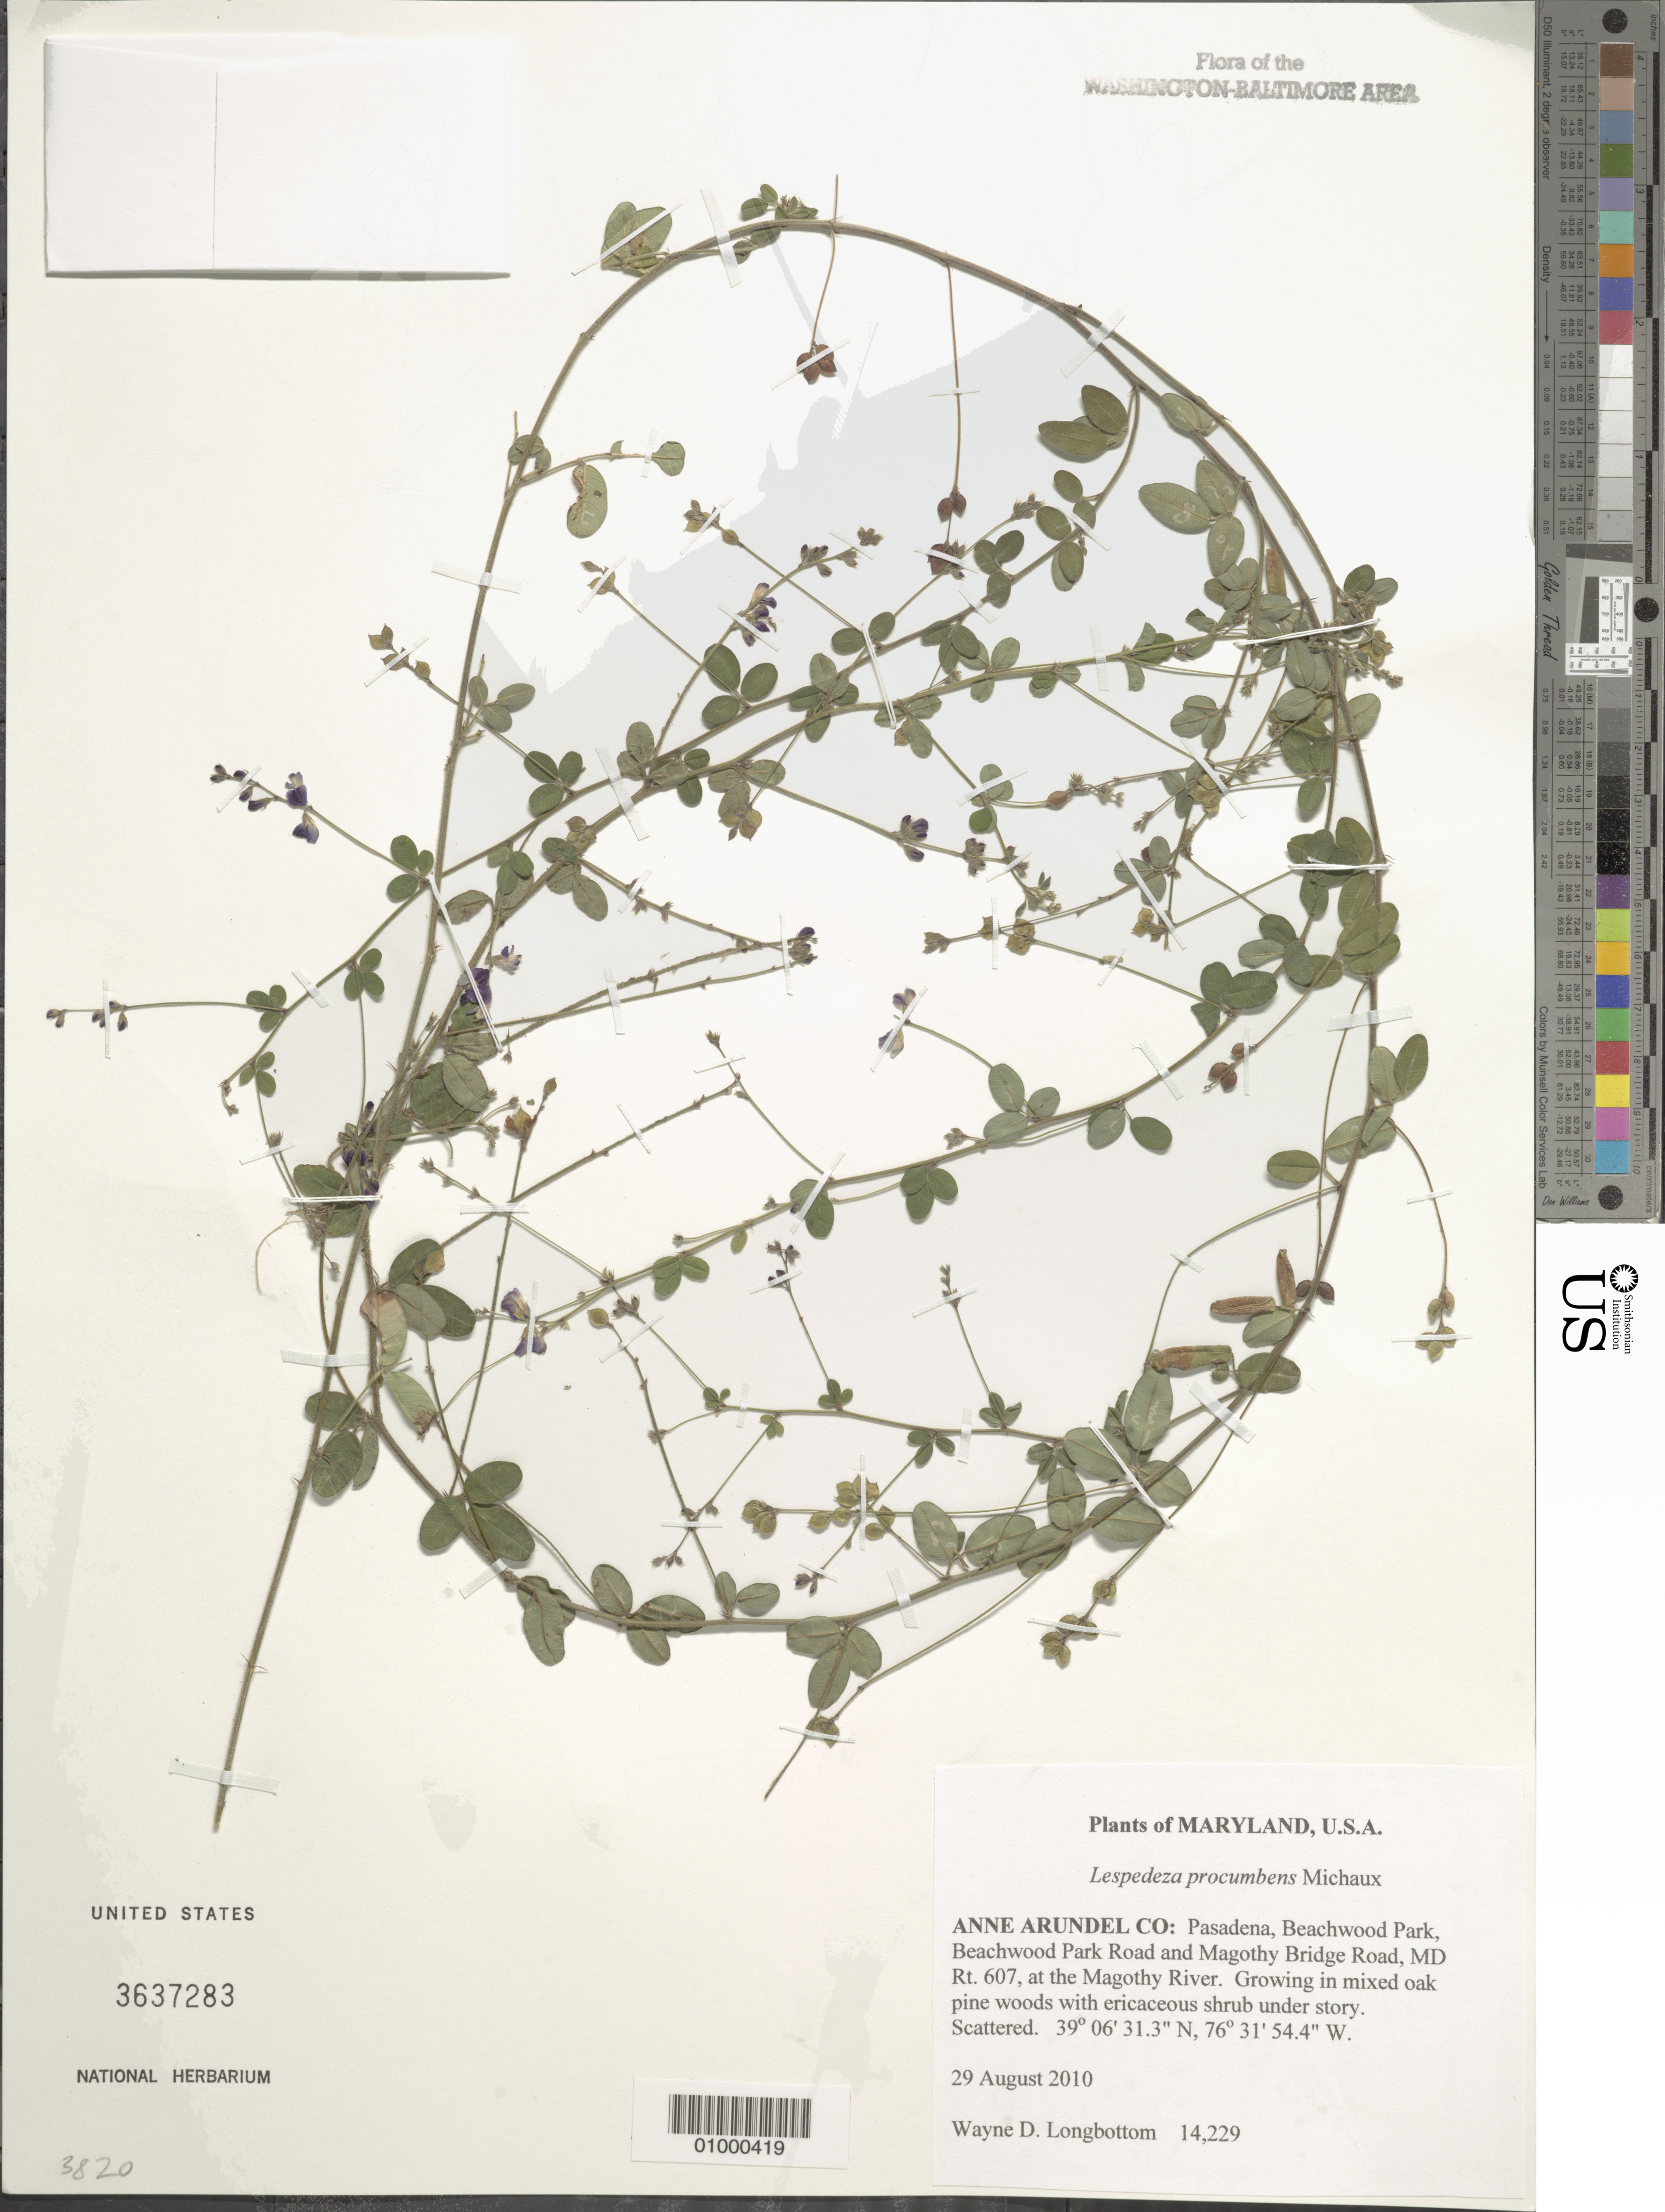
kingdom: Plantae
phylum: Tracheophyta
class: Magnoliopsida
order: Fabales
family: Fabaceae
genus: Lespedeza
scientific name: Lespedeza procumbens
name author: Michx.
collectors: W. D. Longbottom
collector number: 14229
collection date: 2010-08-29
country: United States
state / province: Maryland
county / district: Anne Arundel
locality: Pasadena, Beachwood Park, Beachwood Park Road and Magothy Bridge Road, MD Rt. 607, at the Magothy River. Growing in mixed oak pine woods with ericaceous shrub under story.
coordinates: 39 06 31.3 N, 76 31 54.4 W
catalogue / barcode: US 3637283